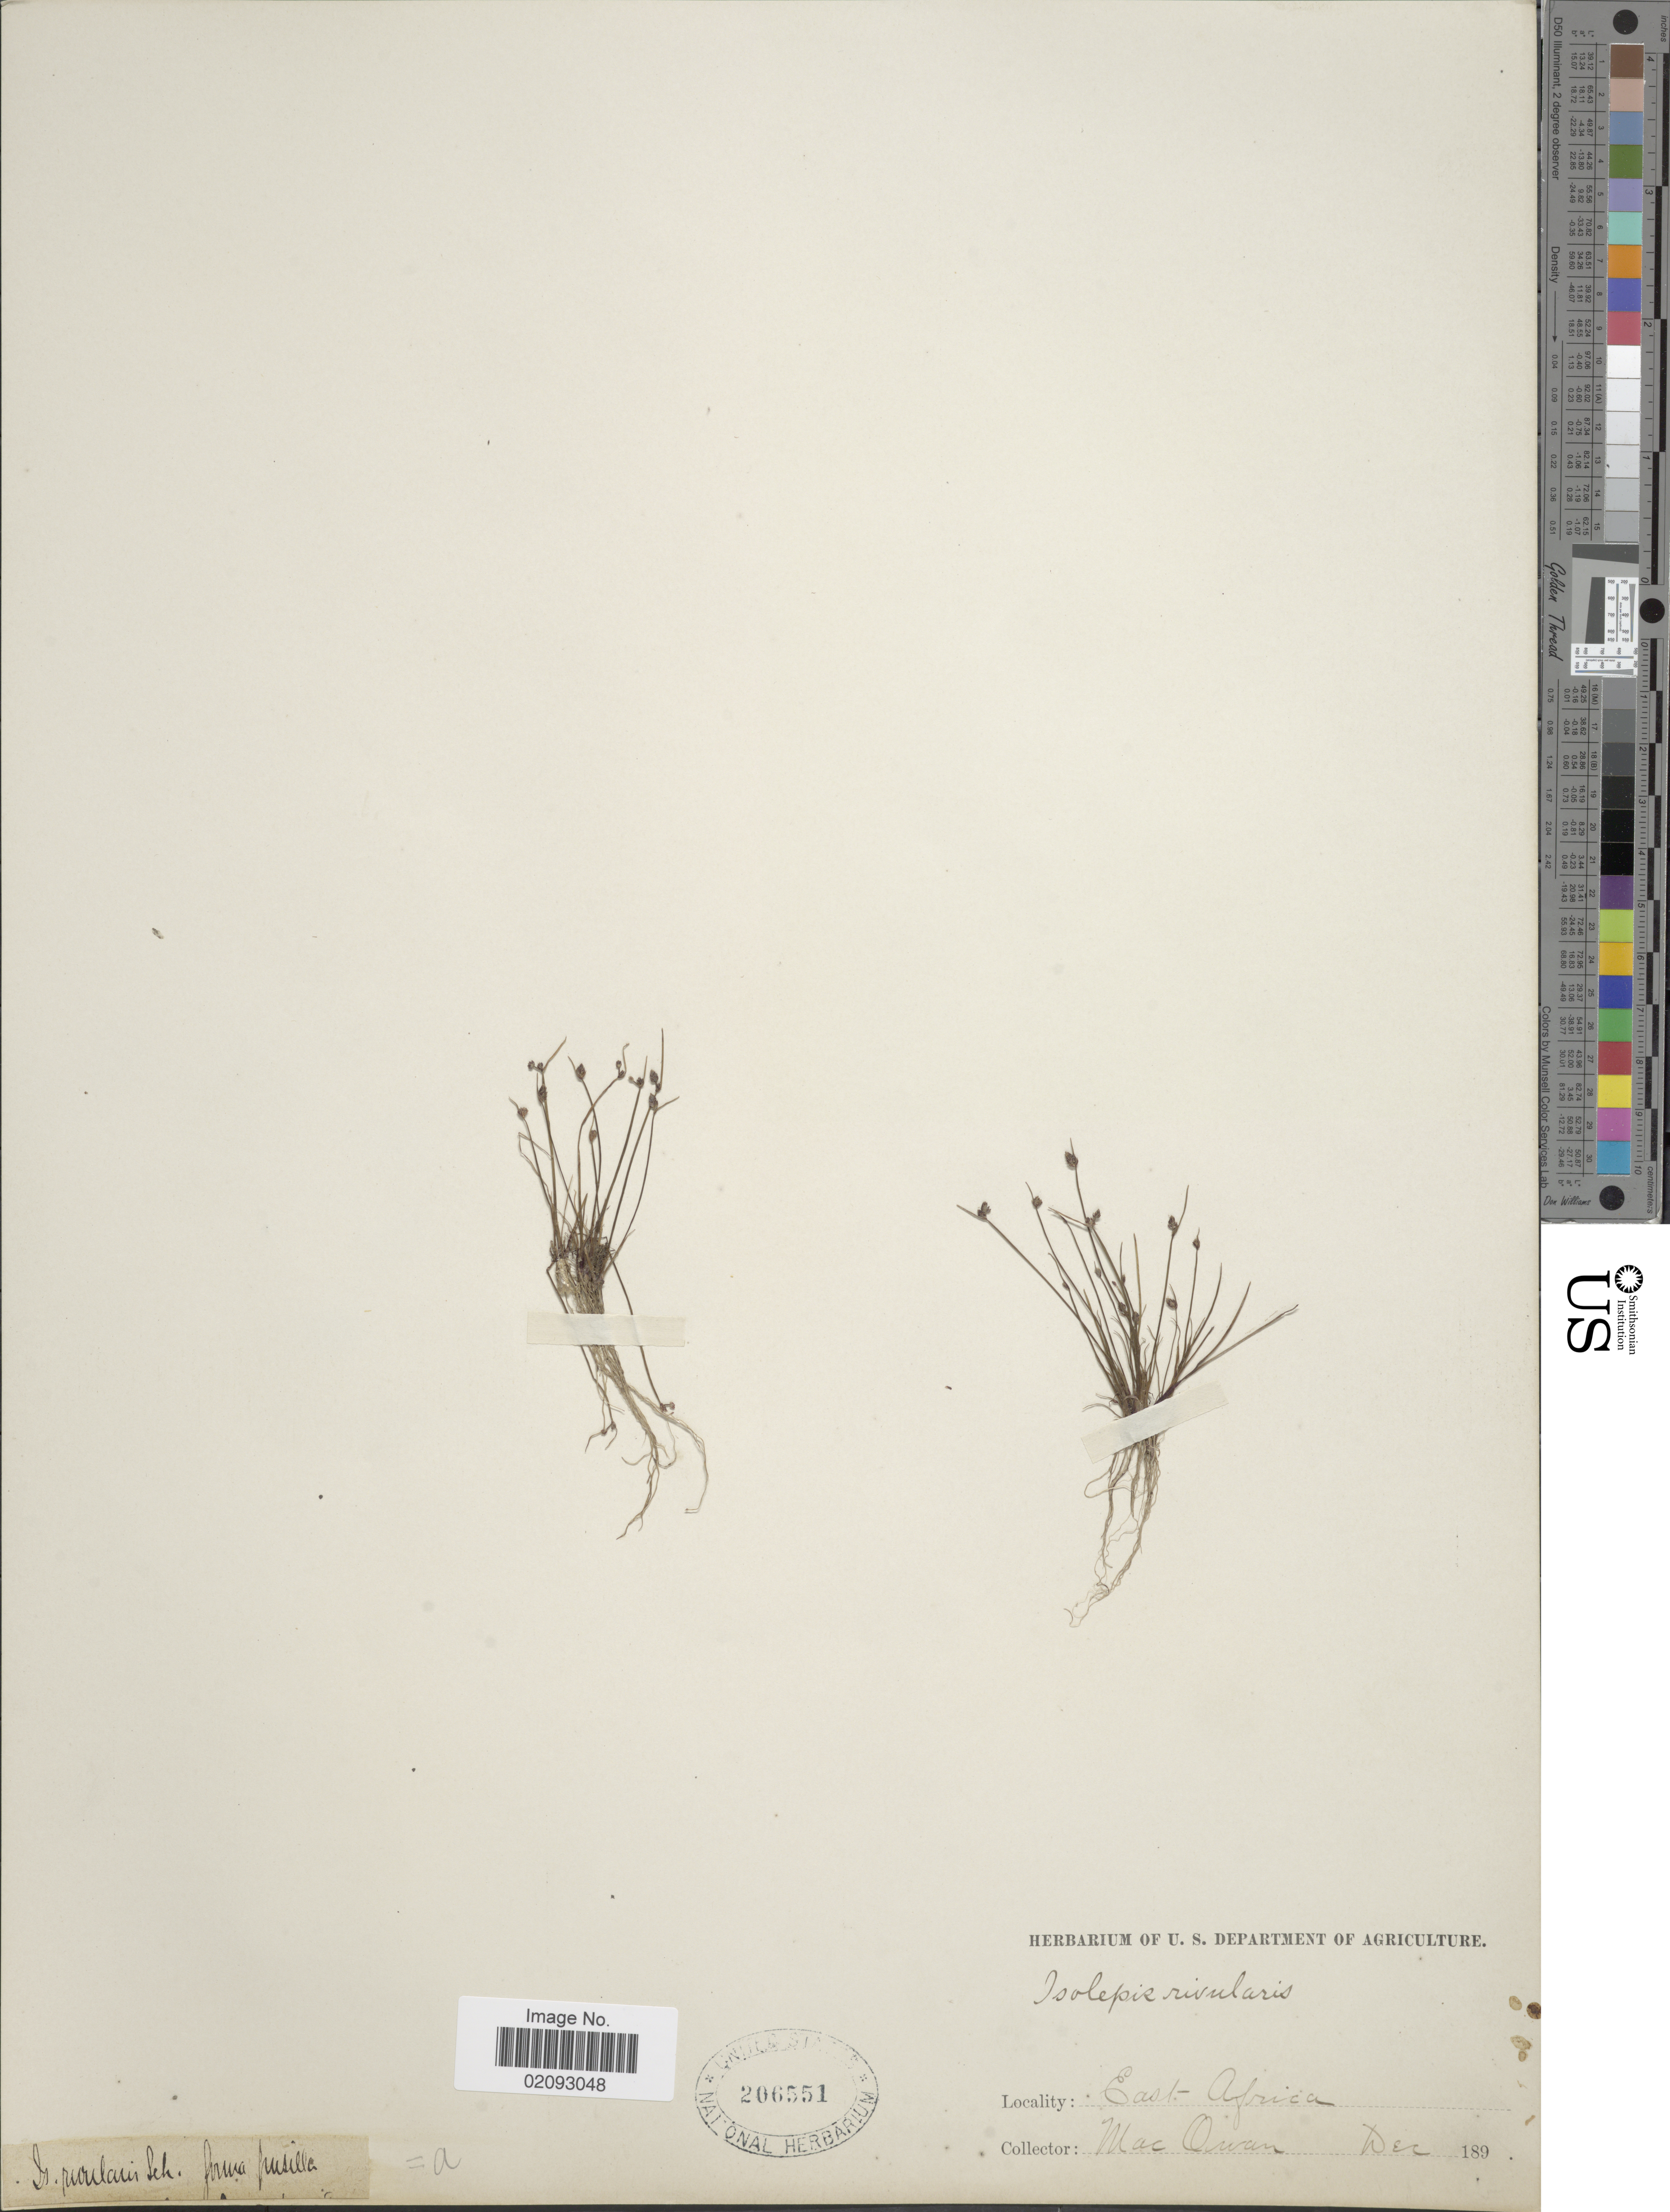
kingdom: Plantae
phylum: Tracheophyta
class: Liliopsida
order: Poales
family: Cyperaceae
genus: Isolepis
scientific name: Isolepis natans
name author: (Thunb.) A. Dietr.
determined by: Strong, Mark T., (BOT), Smithsonian Institution - National Museum of Natural History (UNITED STATES)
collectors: MacOwan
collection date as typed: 189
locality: East Africa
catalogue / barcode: US 206551